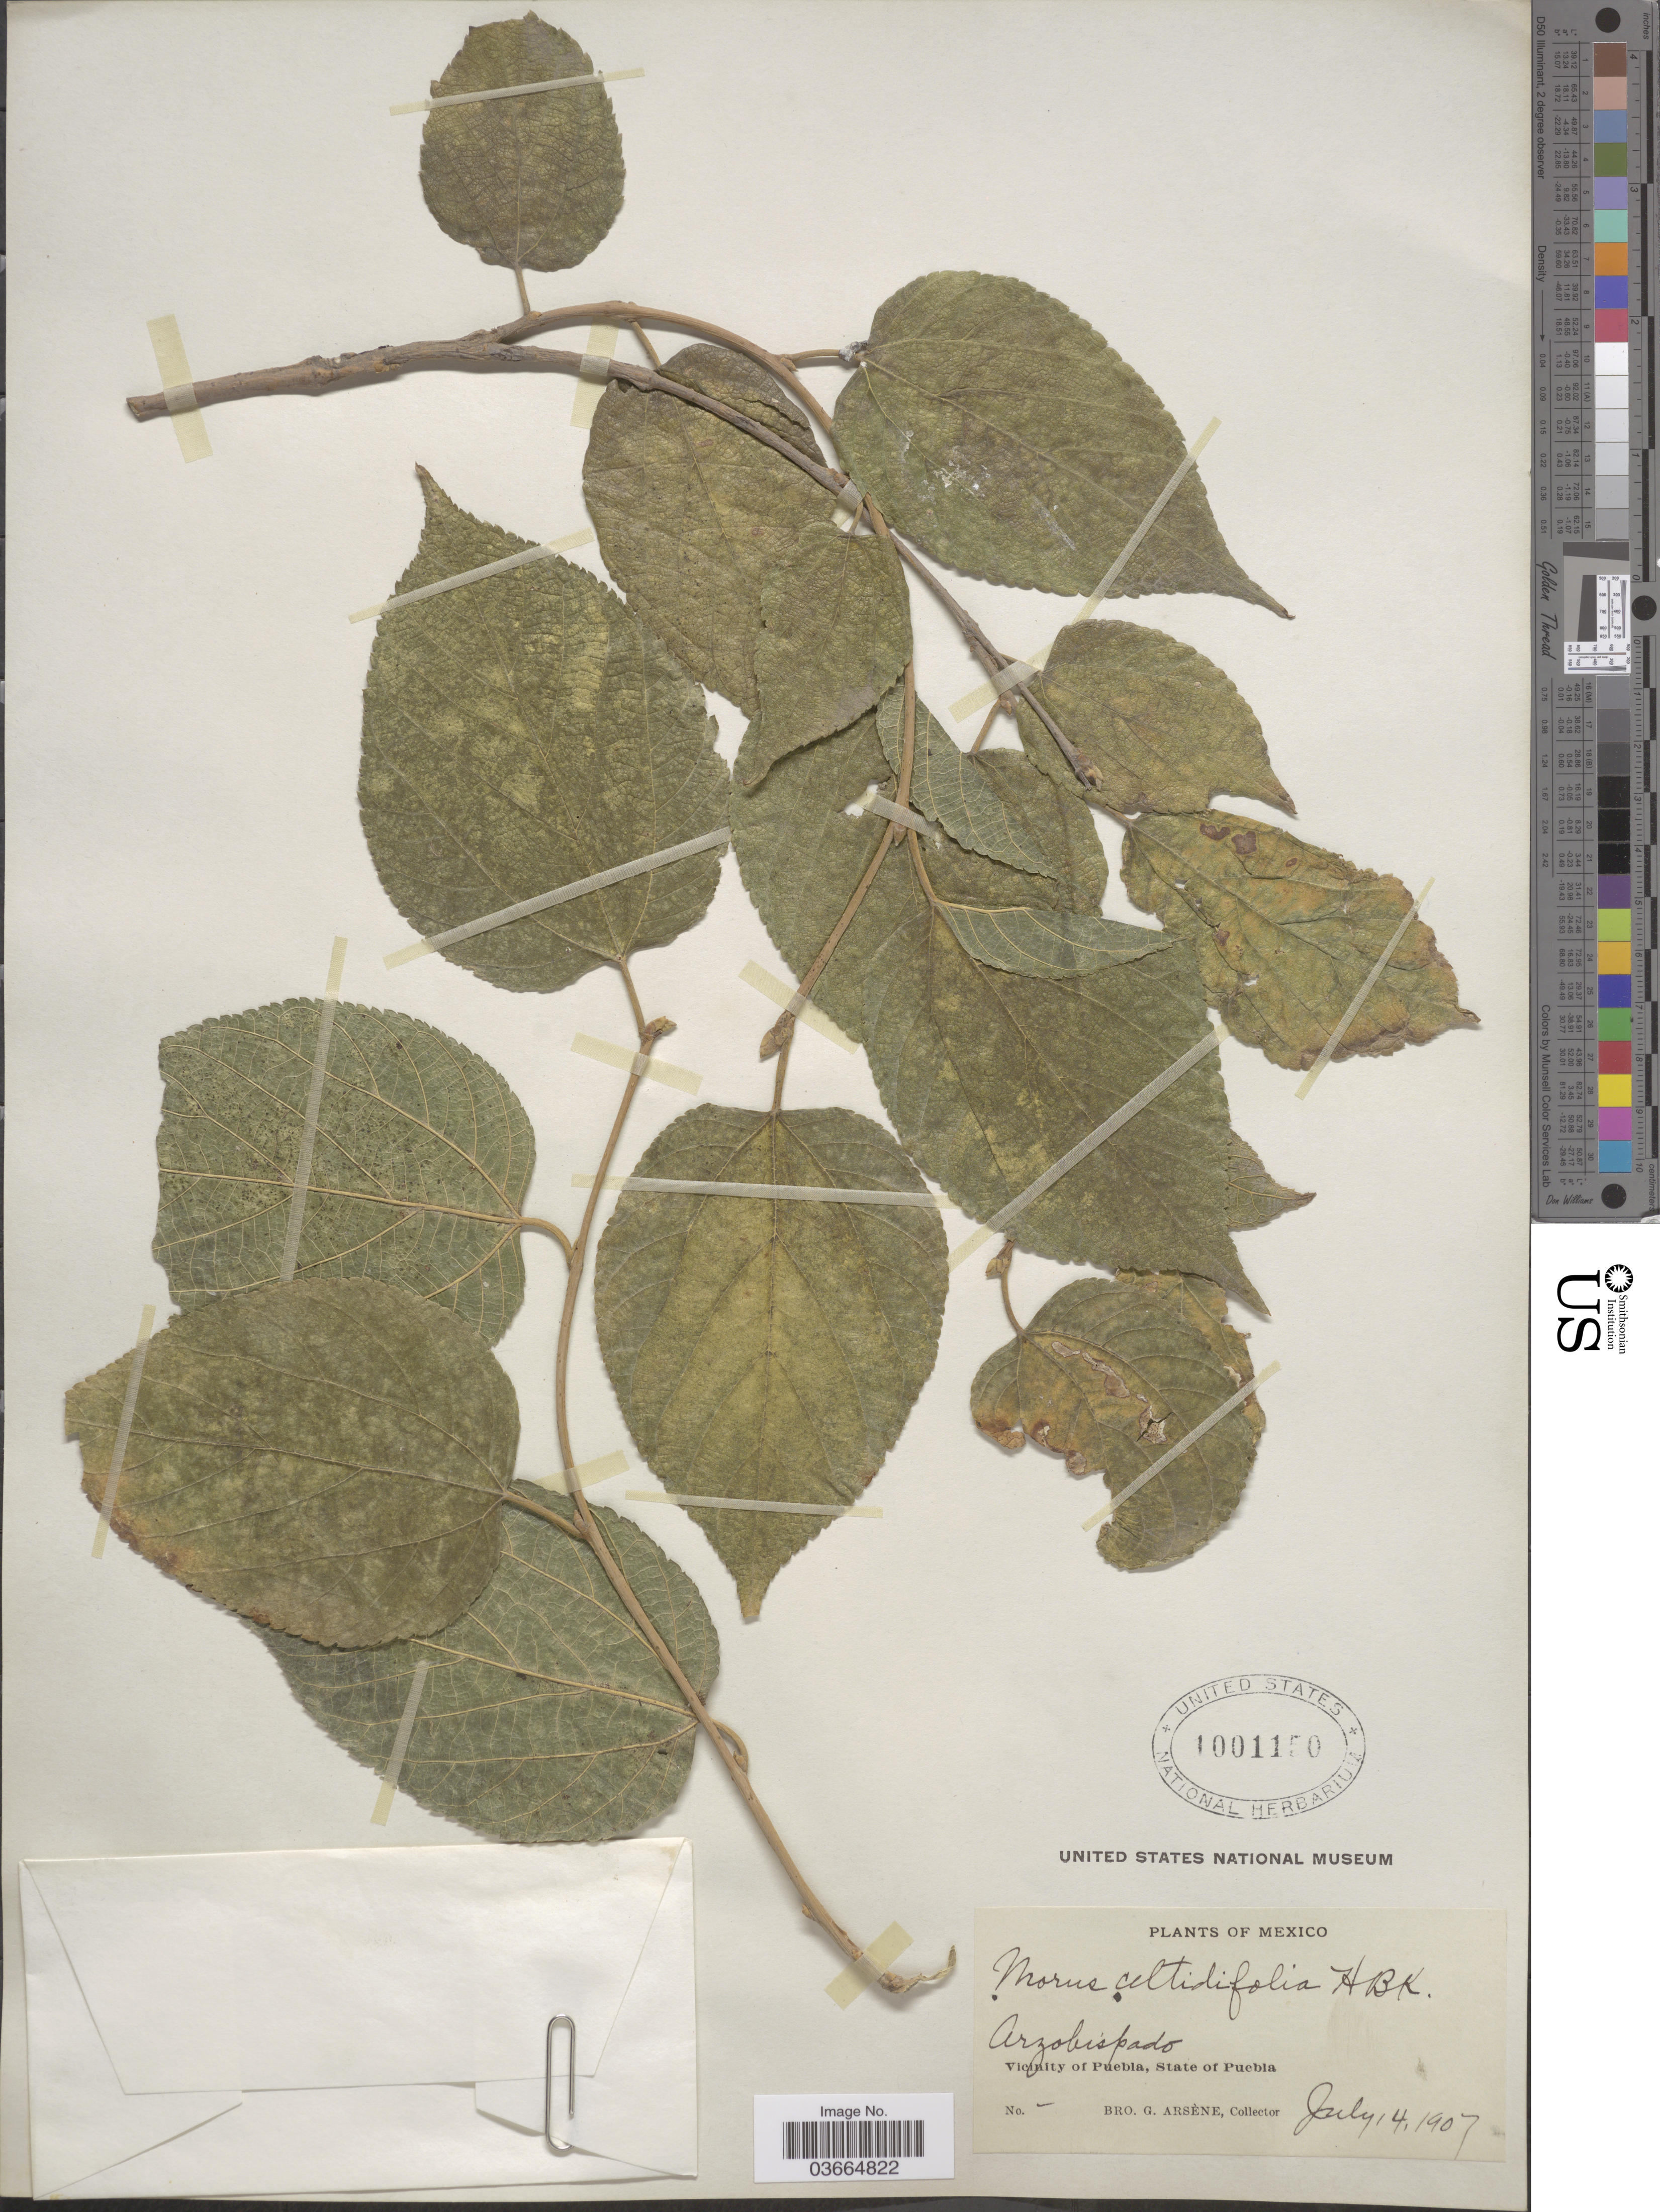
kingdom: Plantae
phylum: Tracheophyta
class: Magnoliopsida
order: Rosales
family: Moraceae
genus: Morus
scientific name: Morus celtidifolia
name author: Kunth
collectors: Bro. G. Arsène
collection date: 1907-07-14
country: Mexico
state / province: Puebla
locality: Arzobispado. Vicinity of Puebla, State of Puebla.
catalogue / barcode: US 1001150